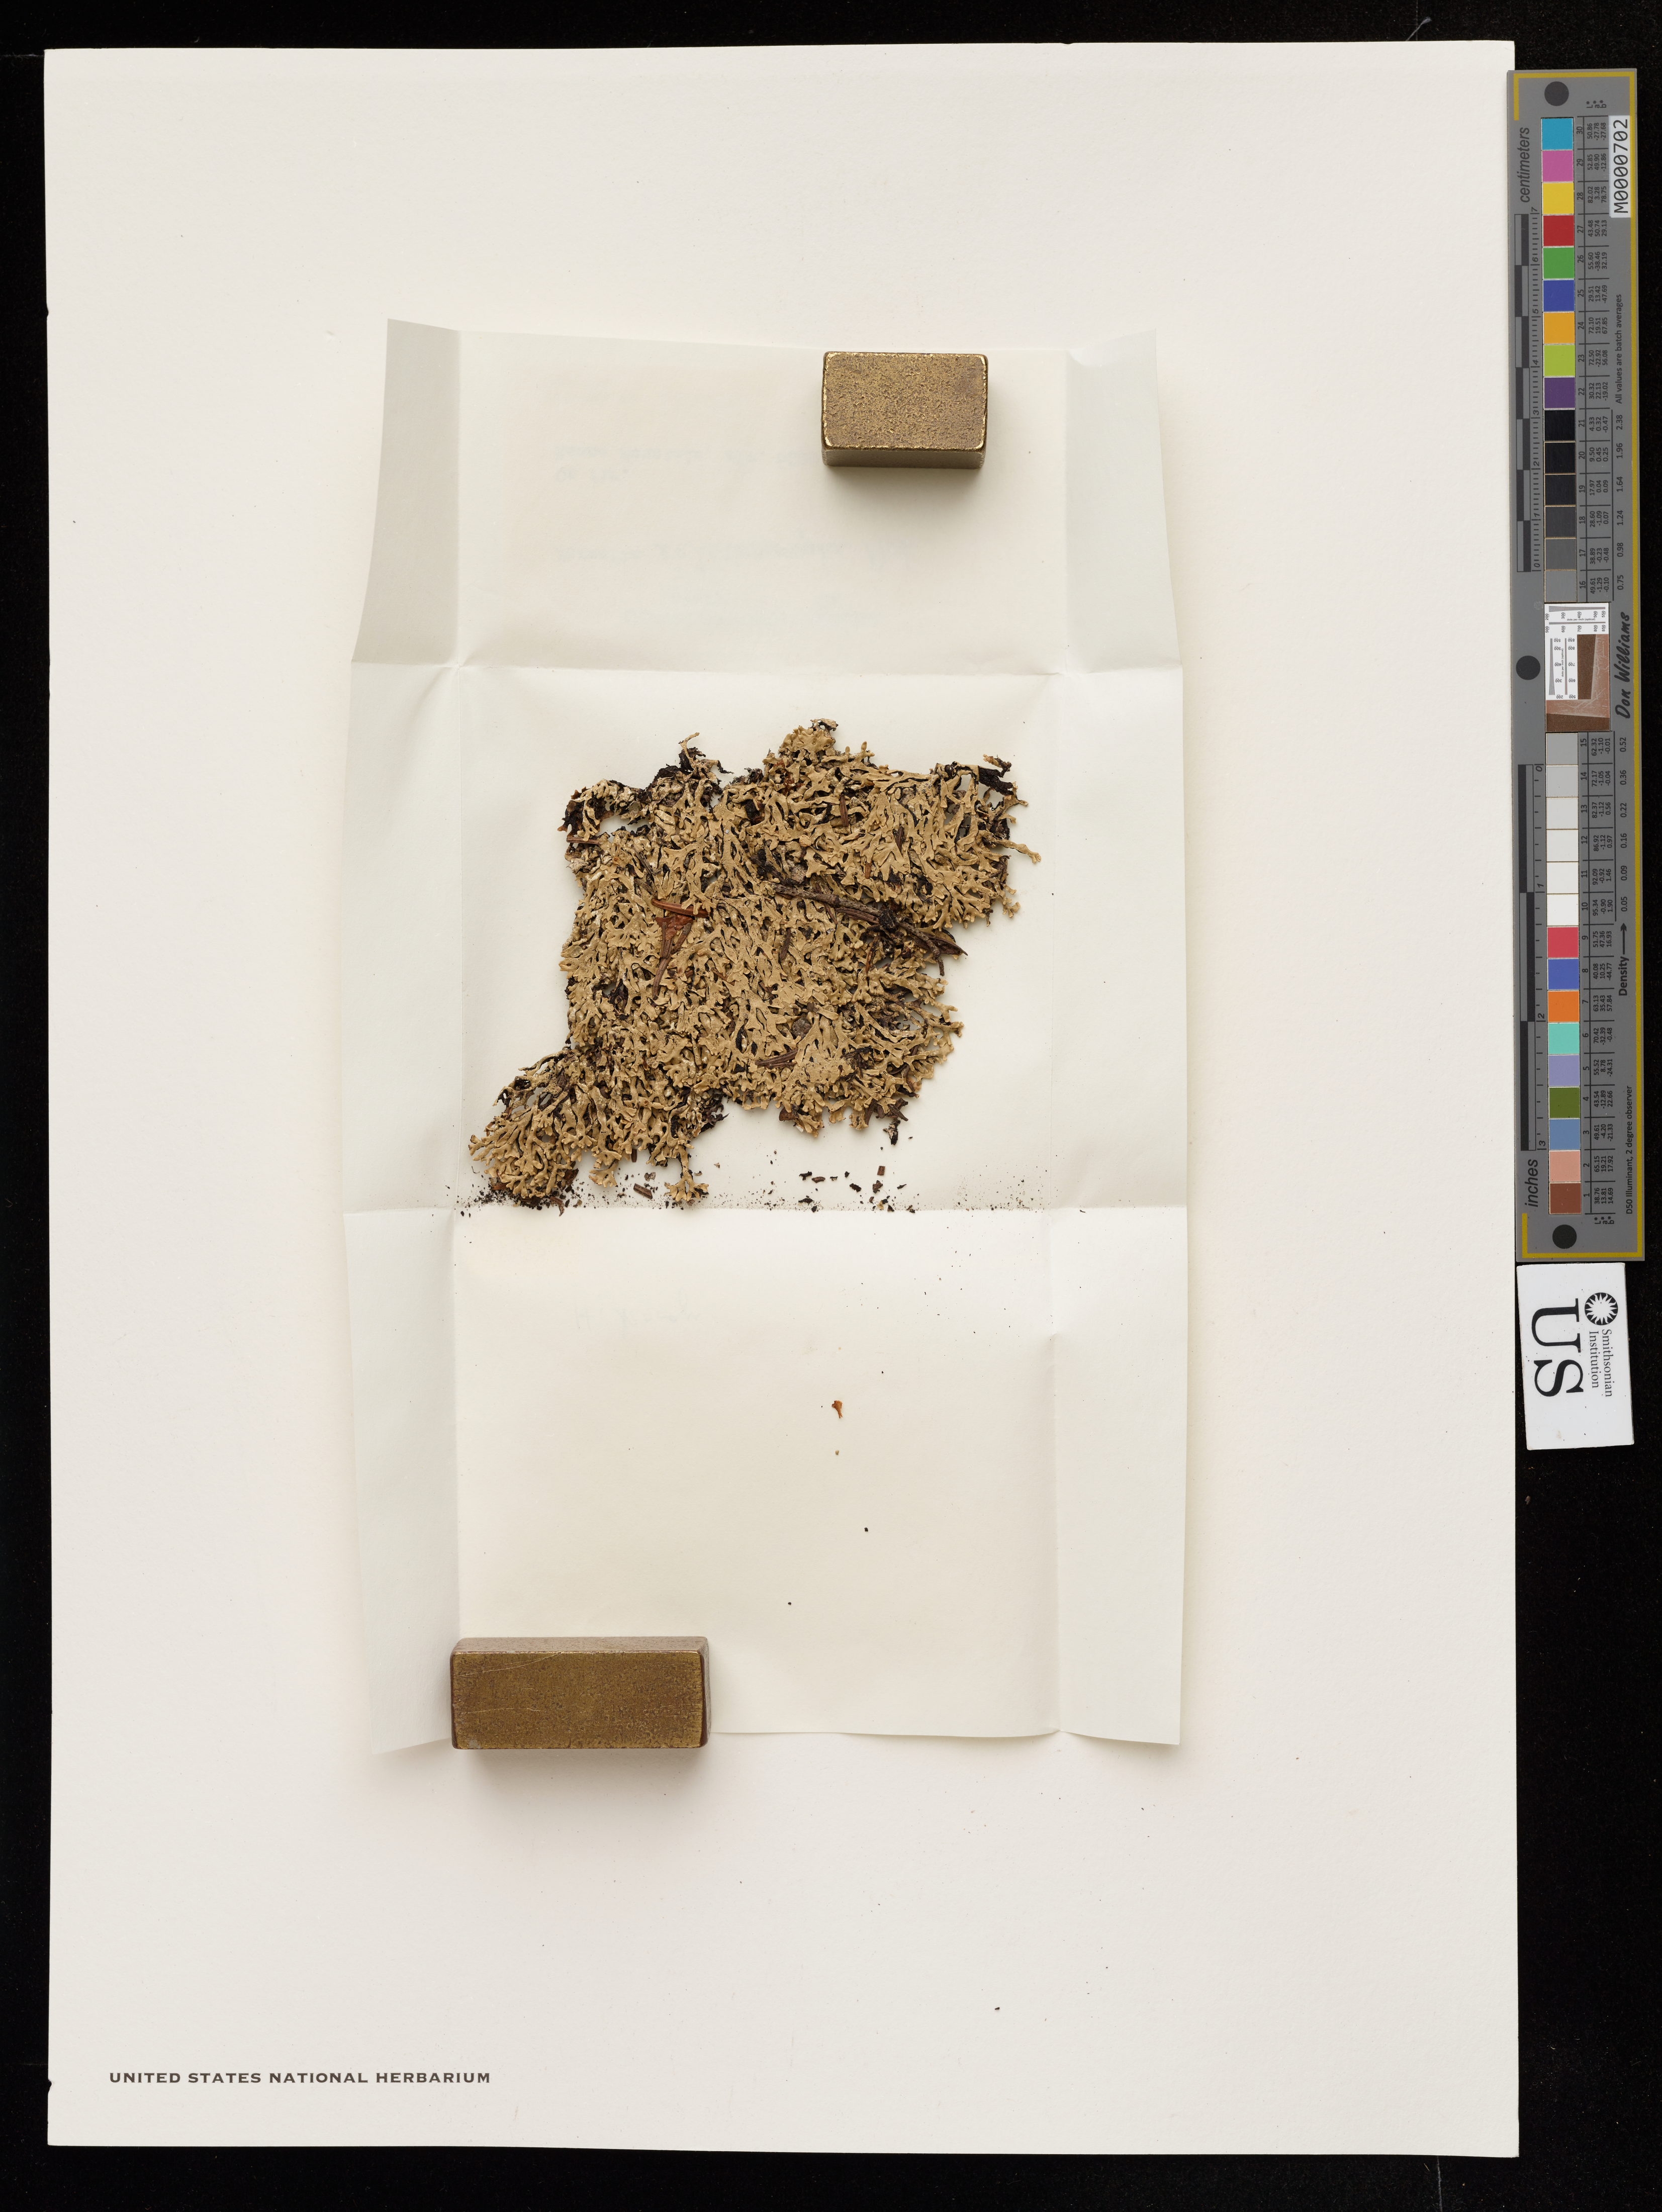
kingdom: Fungi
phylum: Ascomycota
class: Lecanoromycetes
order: Lecanorales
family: Parmeliaceae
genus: Hypogymnia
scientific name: Hypogymnia krogiae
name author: Ohlsson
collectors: M. Hale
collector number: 18060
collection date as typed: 19 Jul 1958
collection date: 1958-07-19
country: United States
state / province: North Carolina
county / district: Avery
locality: Roane mt.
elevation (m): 0